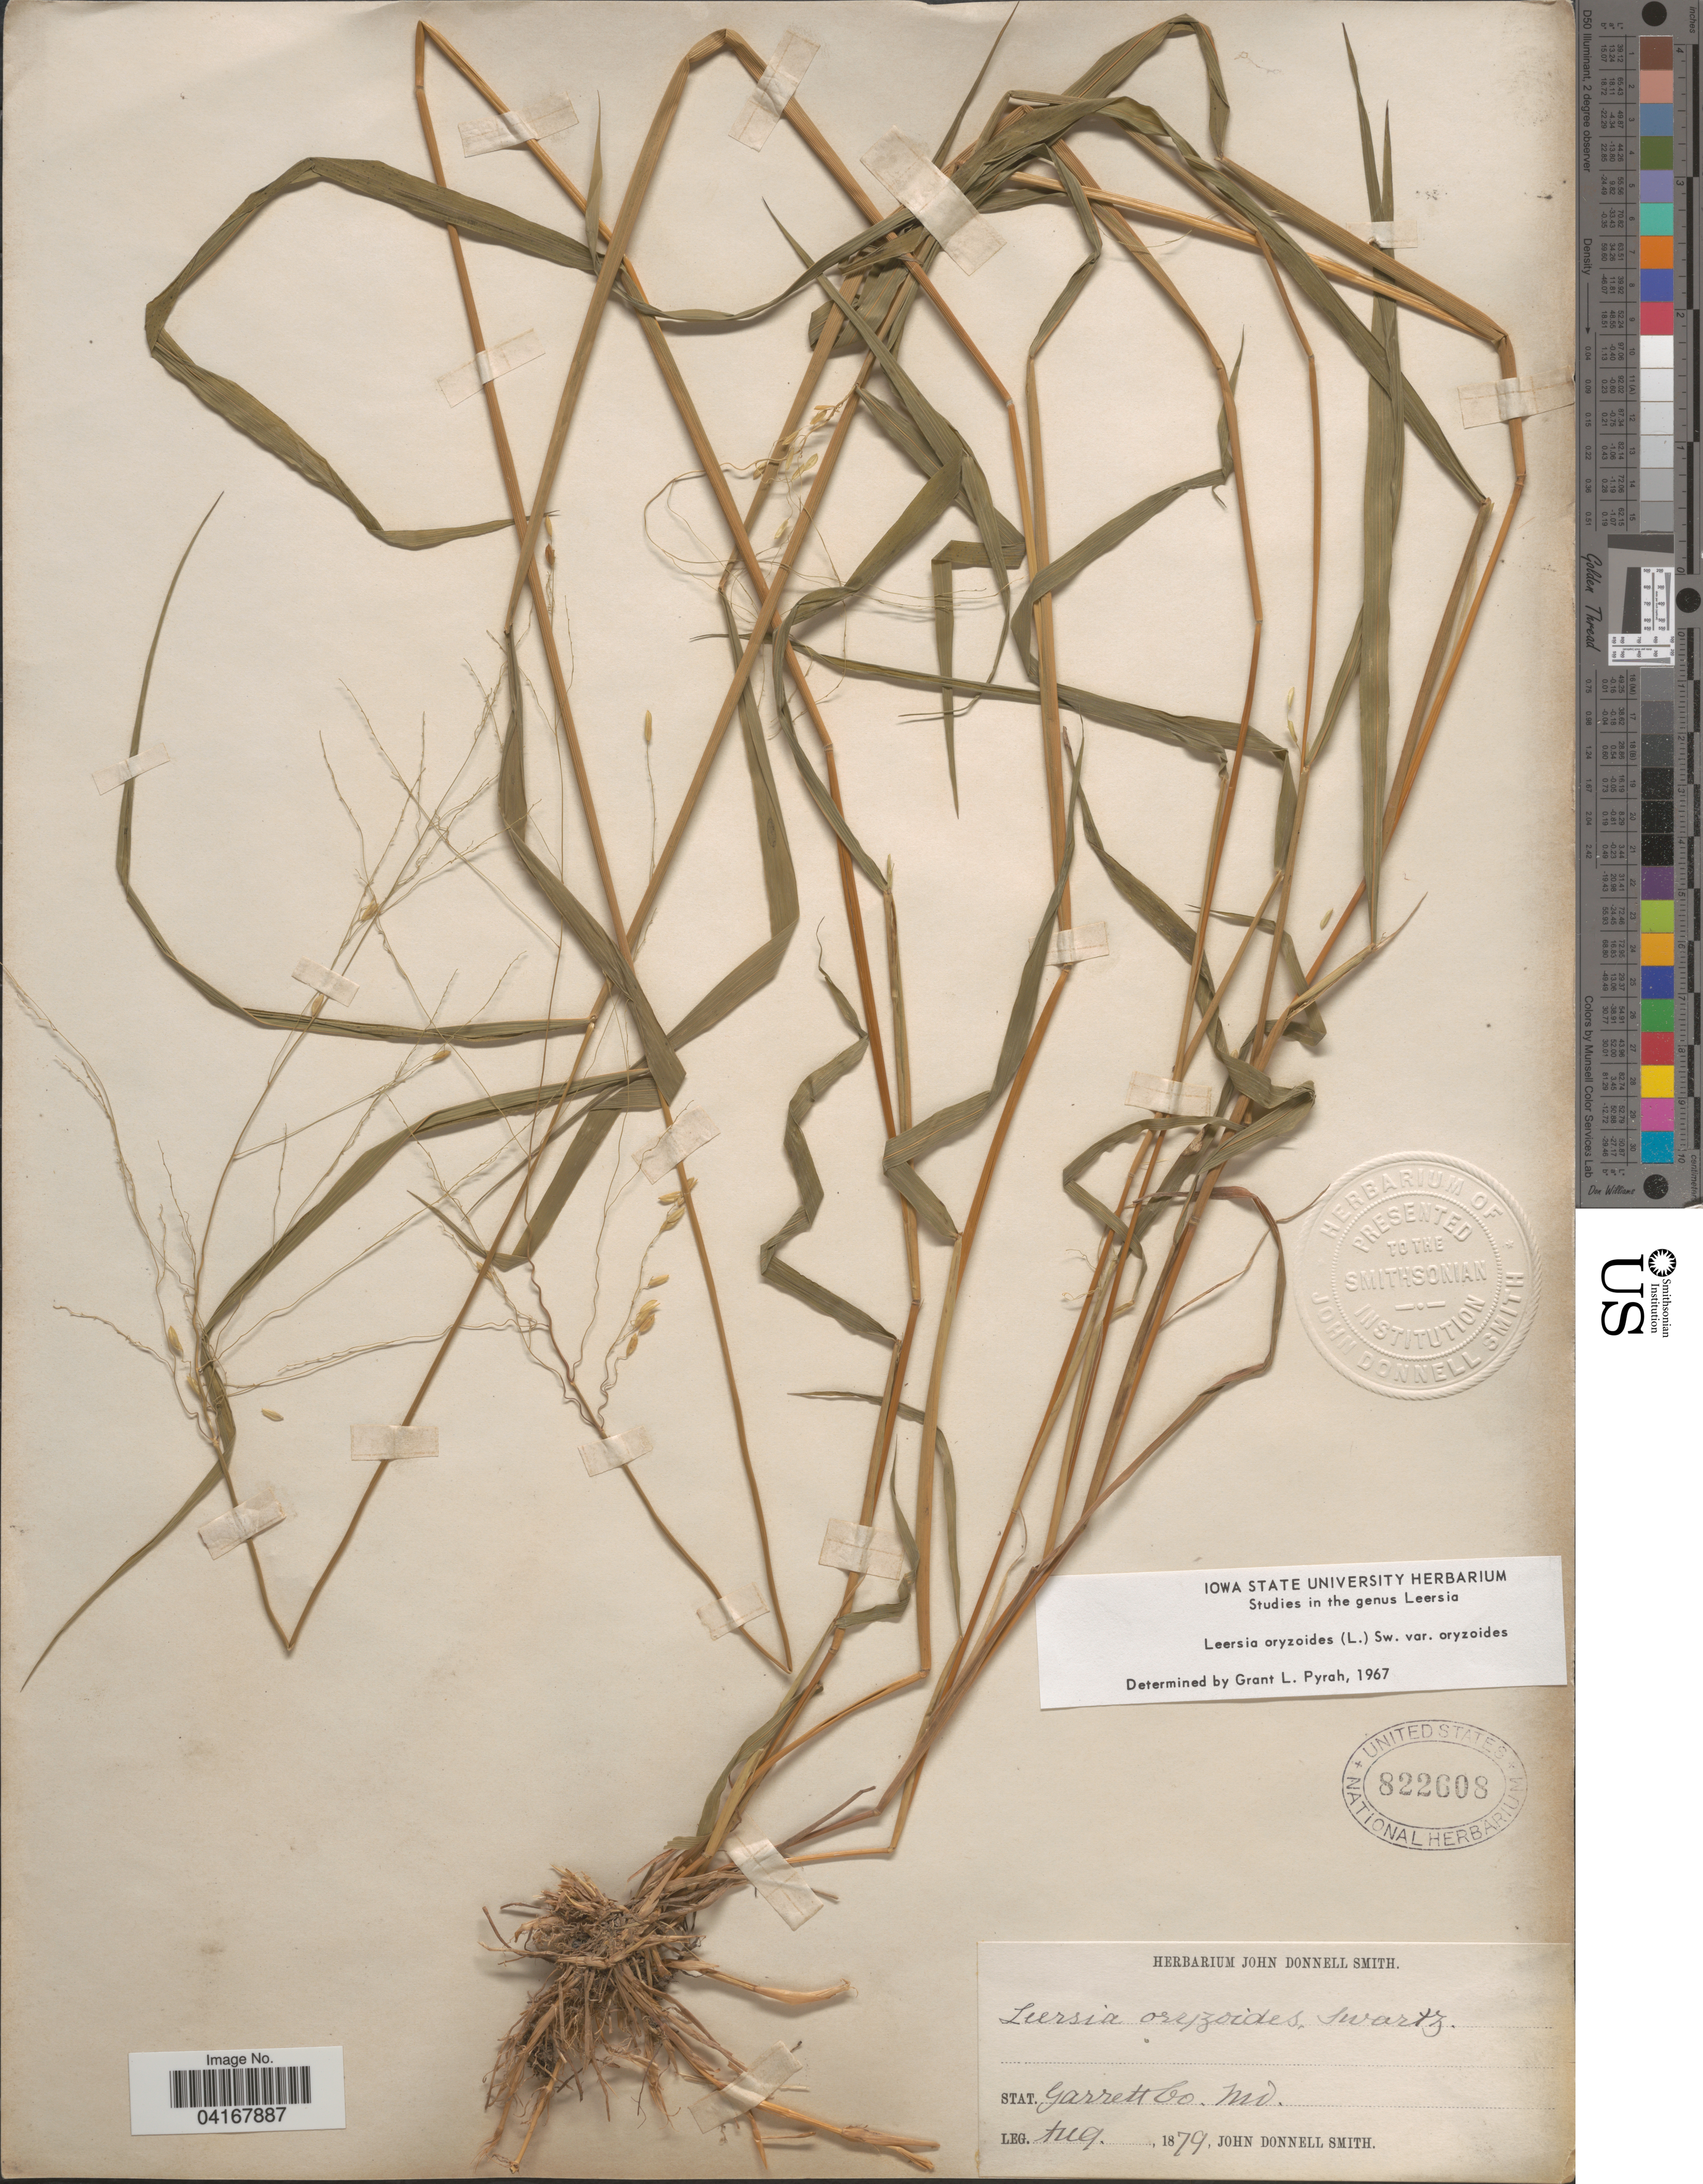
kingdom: Plantae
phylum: Tracheophyta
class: Liliopsida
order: Poales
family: Poaceae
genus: Leersia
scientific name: Leersia oryzoides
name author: (L.) Sw.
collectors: J. Donnell Smith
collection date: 1879-08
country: United States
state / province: Maryland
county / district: Garrett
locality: Garrett Co.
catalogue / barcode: US 822608